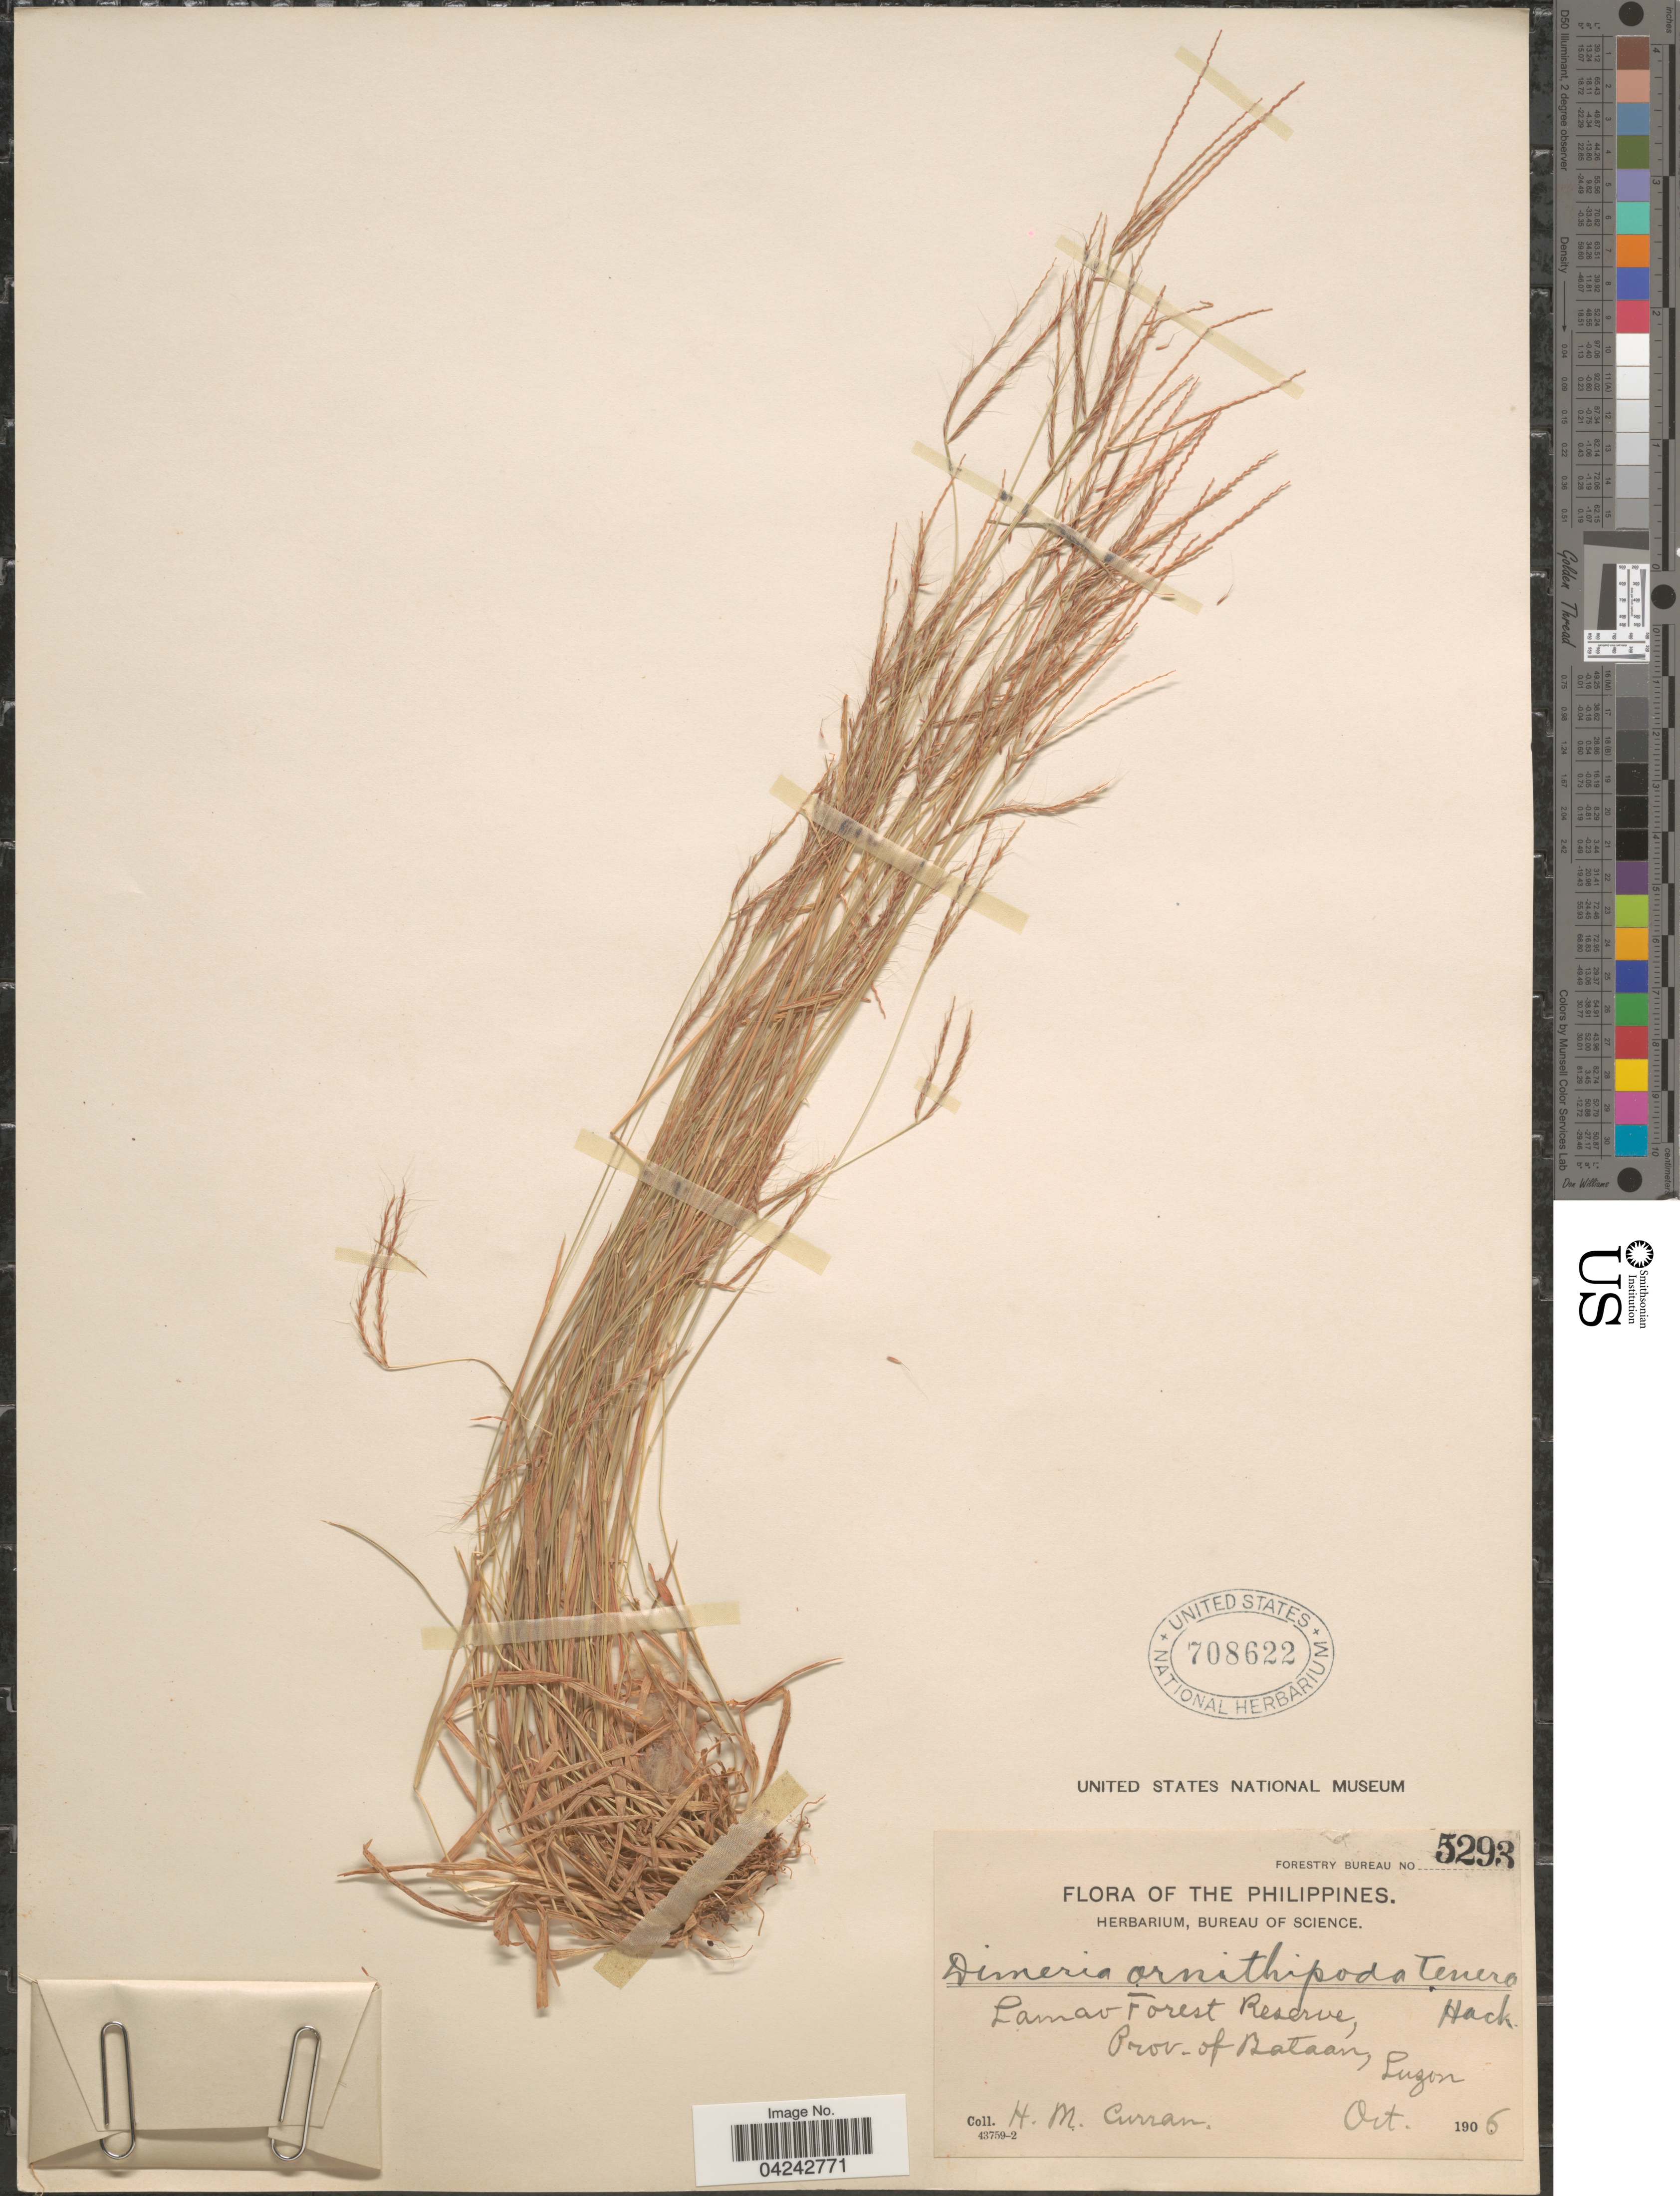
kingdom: Plantae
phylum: Tracheophyta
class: Liliopsida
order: Poales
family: Poaceae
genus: Dimeria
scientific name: Dimeria ornithopoda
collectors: H. M. Curran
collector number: Forestry Bureau 5293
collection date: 1906-10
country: Philippines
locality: Lamao Forest Reserve, Prov. of Bataan, Luzon.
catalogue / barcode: US 708622